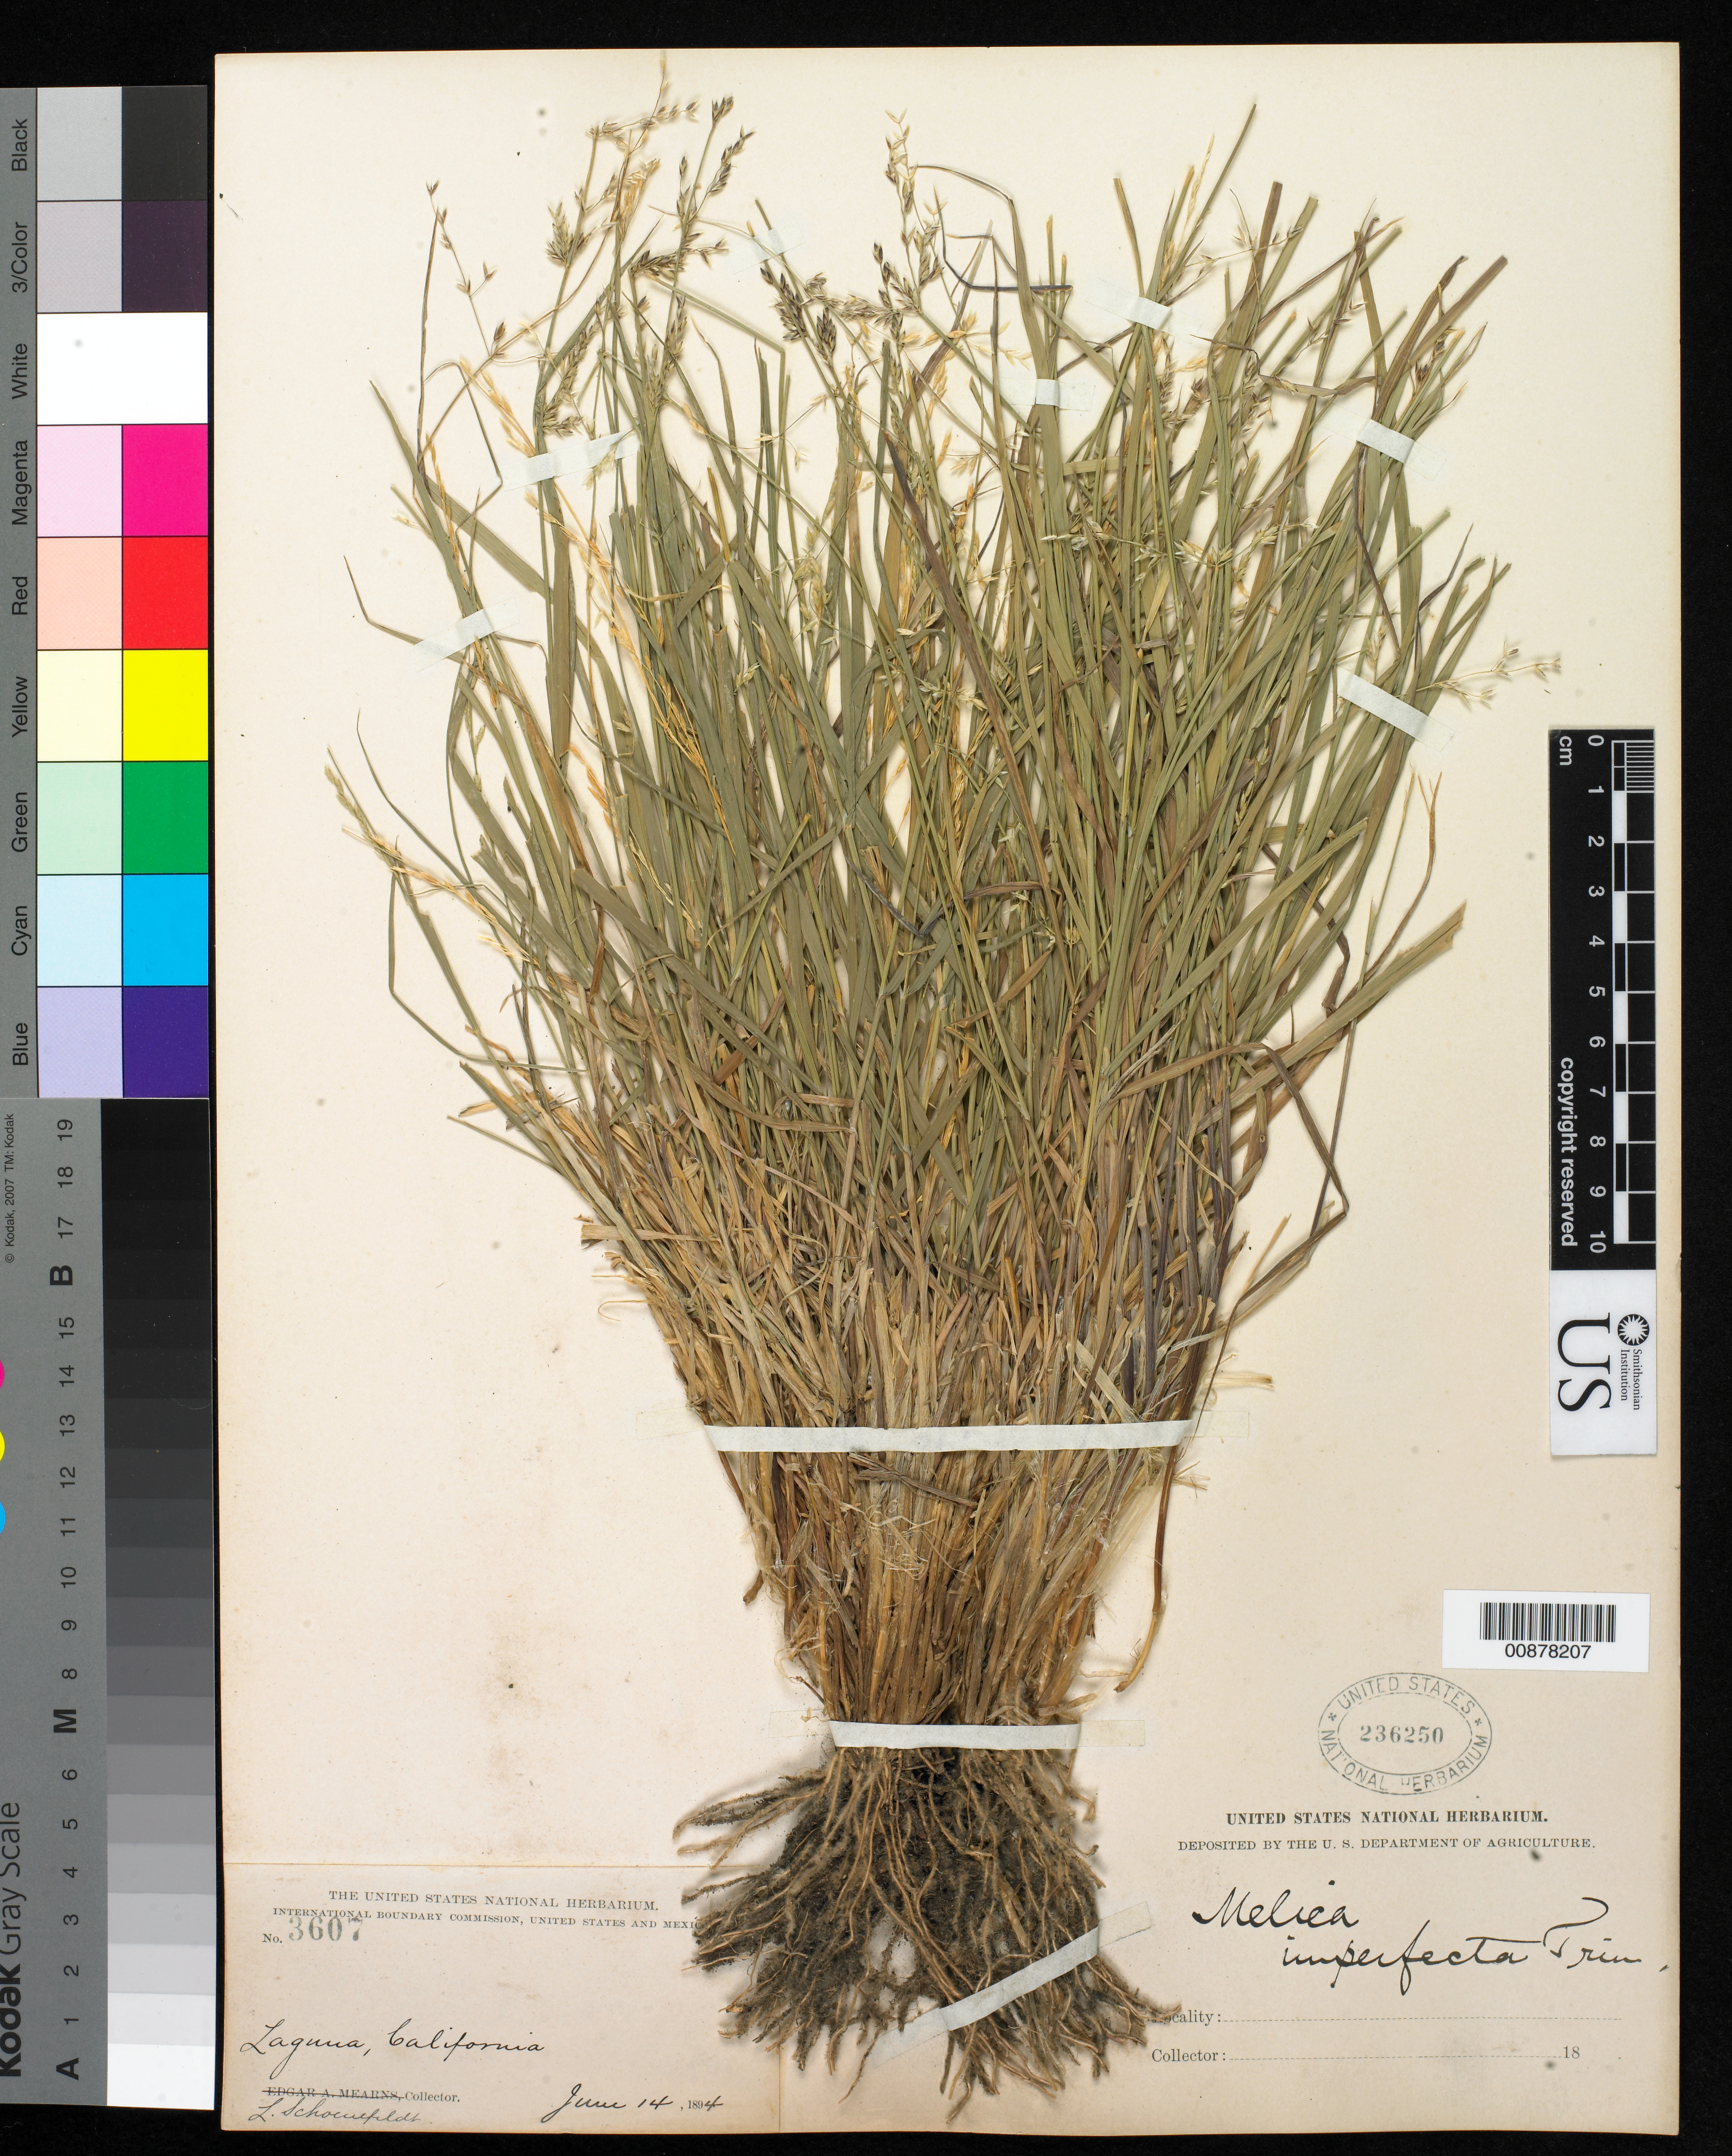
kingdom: Plantae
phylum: Tracheophyta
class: Liliopsida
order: Poales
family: Poaceae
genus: Melica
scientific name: Melica imperfecta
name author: Trin.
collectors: L. Schoenfeldt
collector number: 3607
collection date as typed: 14 Jun 1894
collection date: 1894-06-14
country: United States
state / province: California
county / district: Orange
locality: Laguna, California.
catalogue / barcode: US 236250